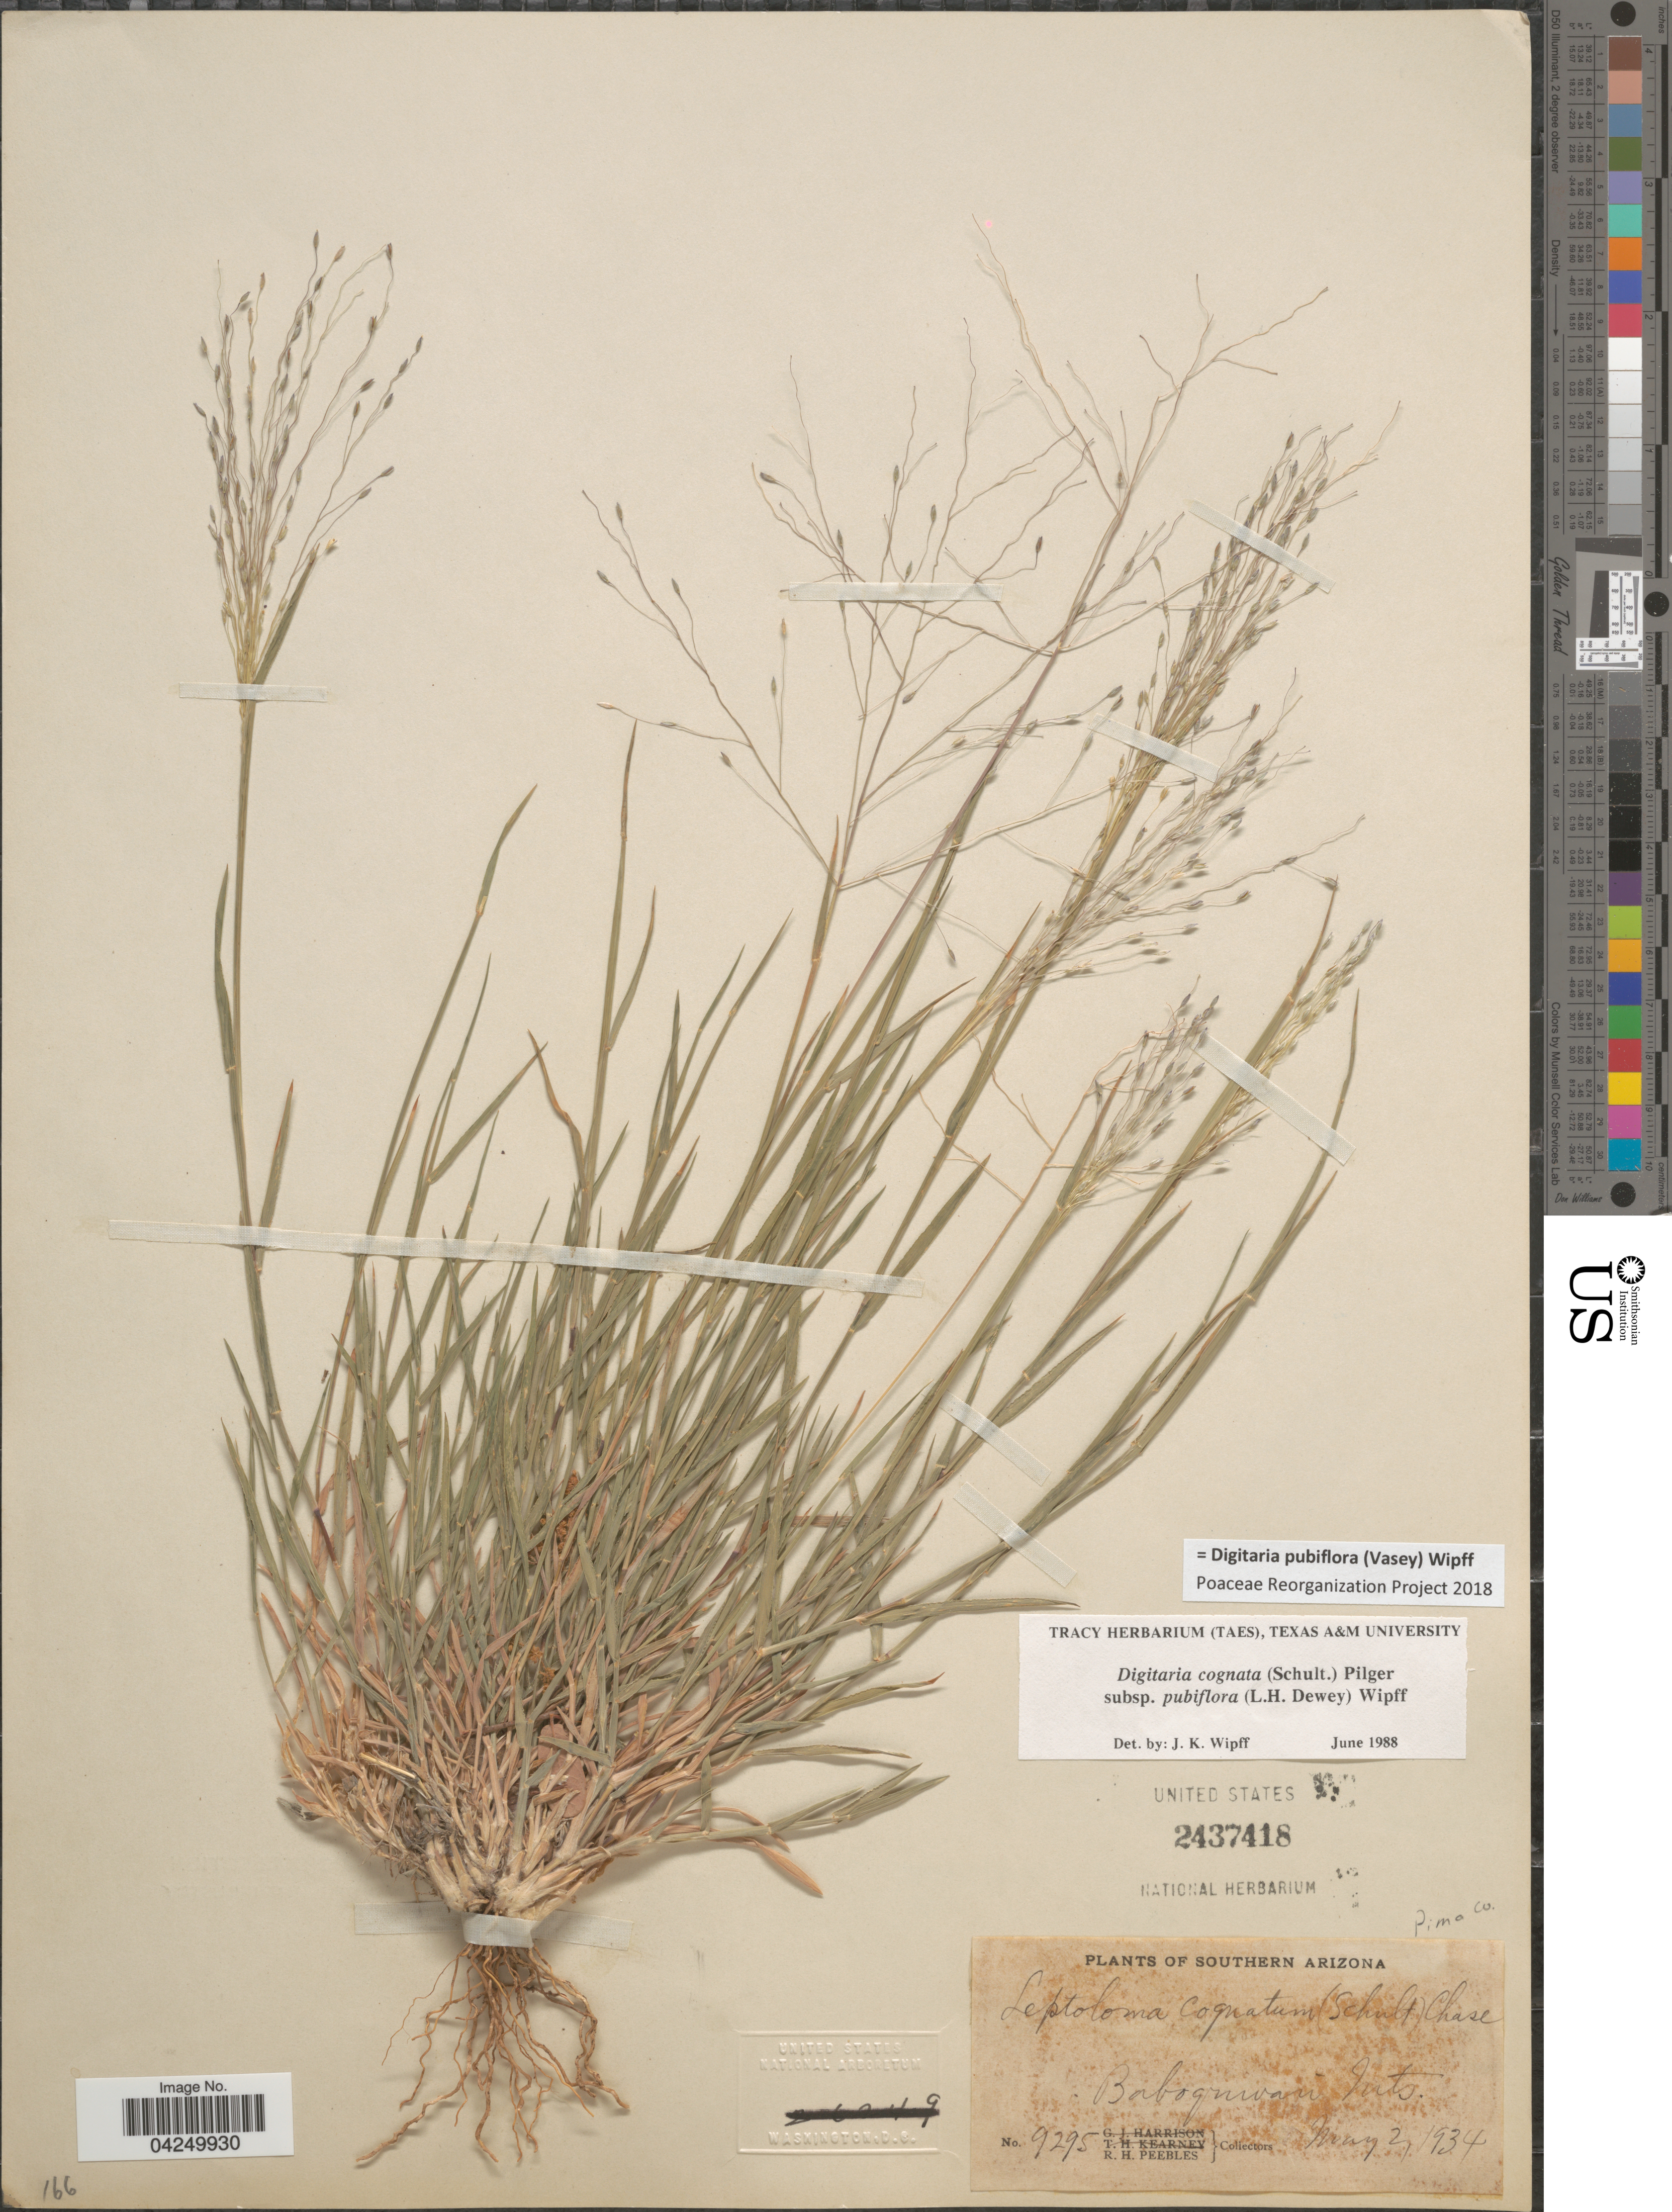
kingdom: Plantae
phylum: Tracheophyta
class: Liliopsida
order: Poales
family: Poaceae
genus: Digitaria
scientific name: Digitaria pubiflora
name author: (Vasey) Wipff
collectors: R. H. Peebles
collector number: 9295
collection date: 1934-05-02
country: United States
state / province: Arizona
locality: Pima Co. Southern Arizona. Baboquivari Mts.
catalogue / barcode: US 2437418